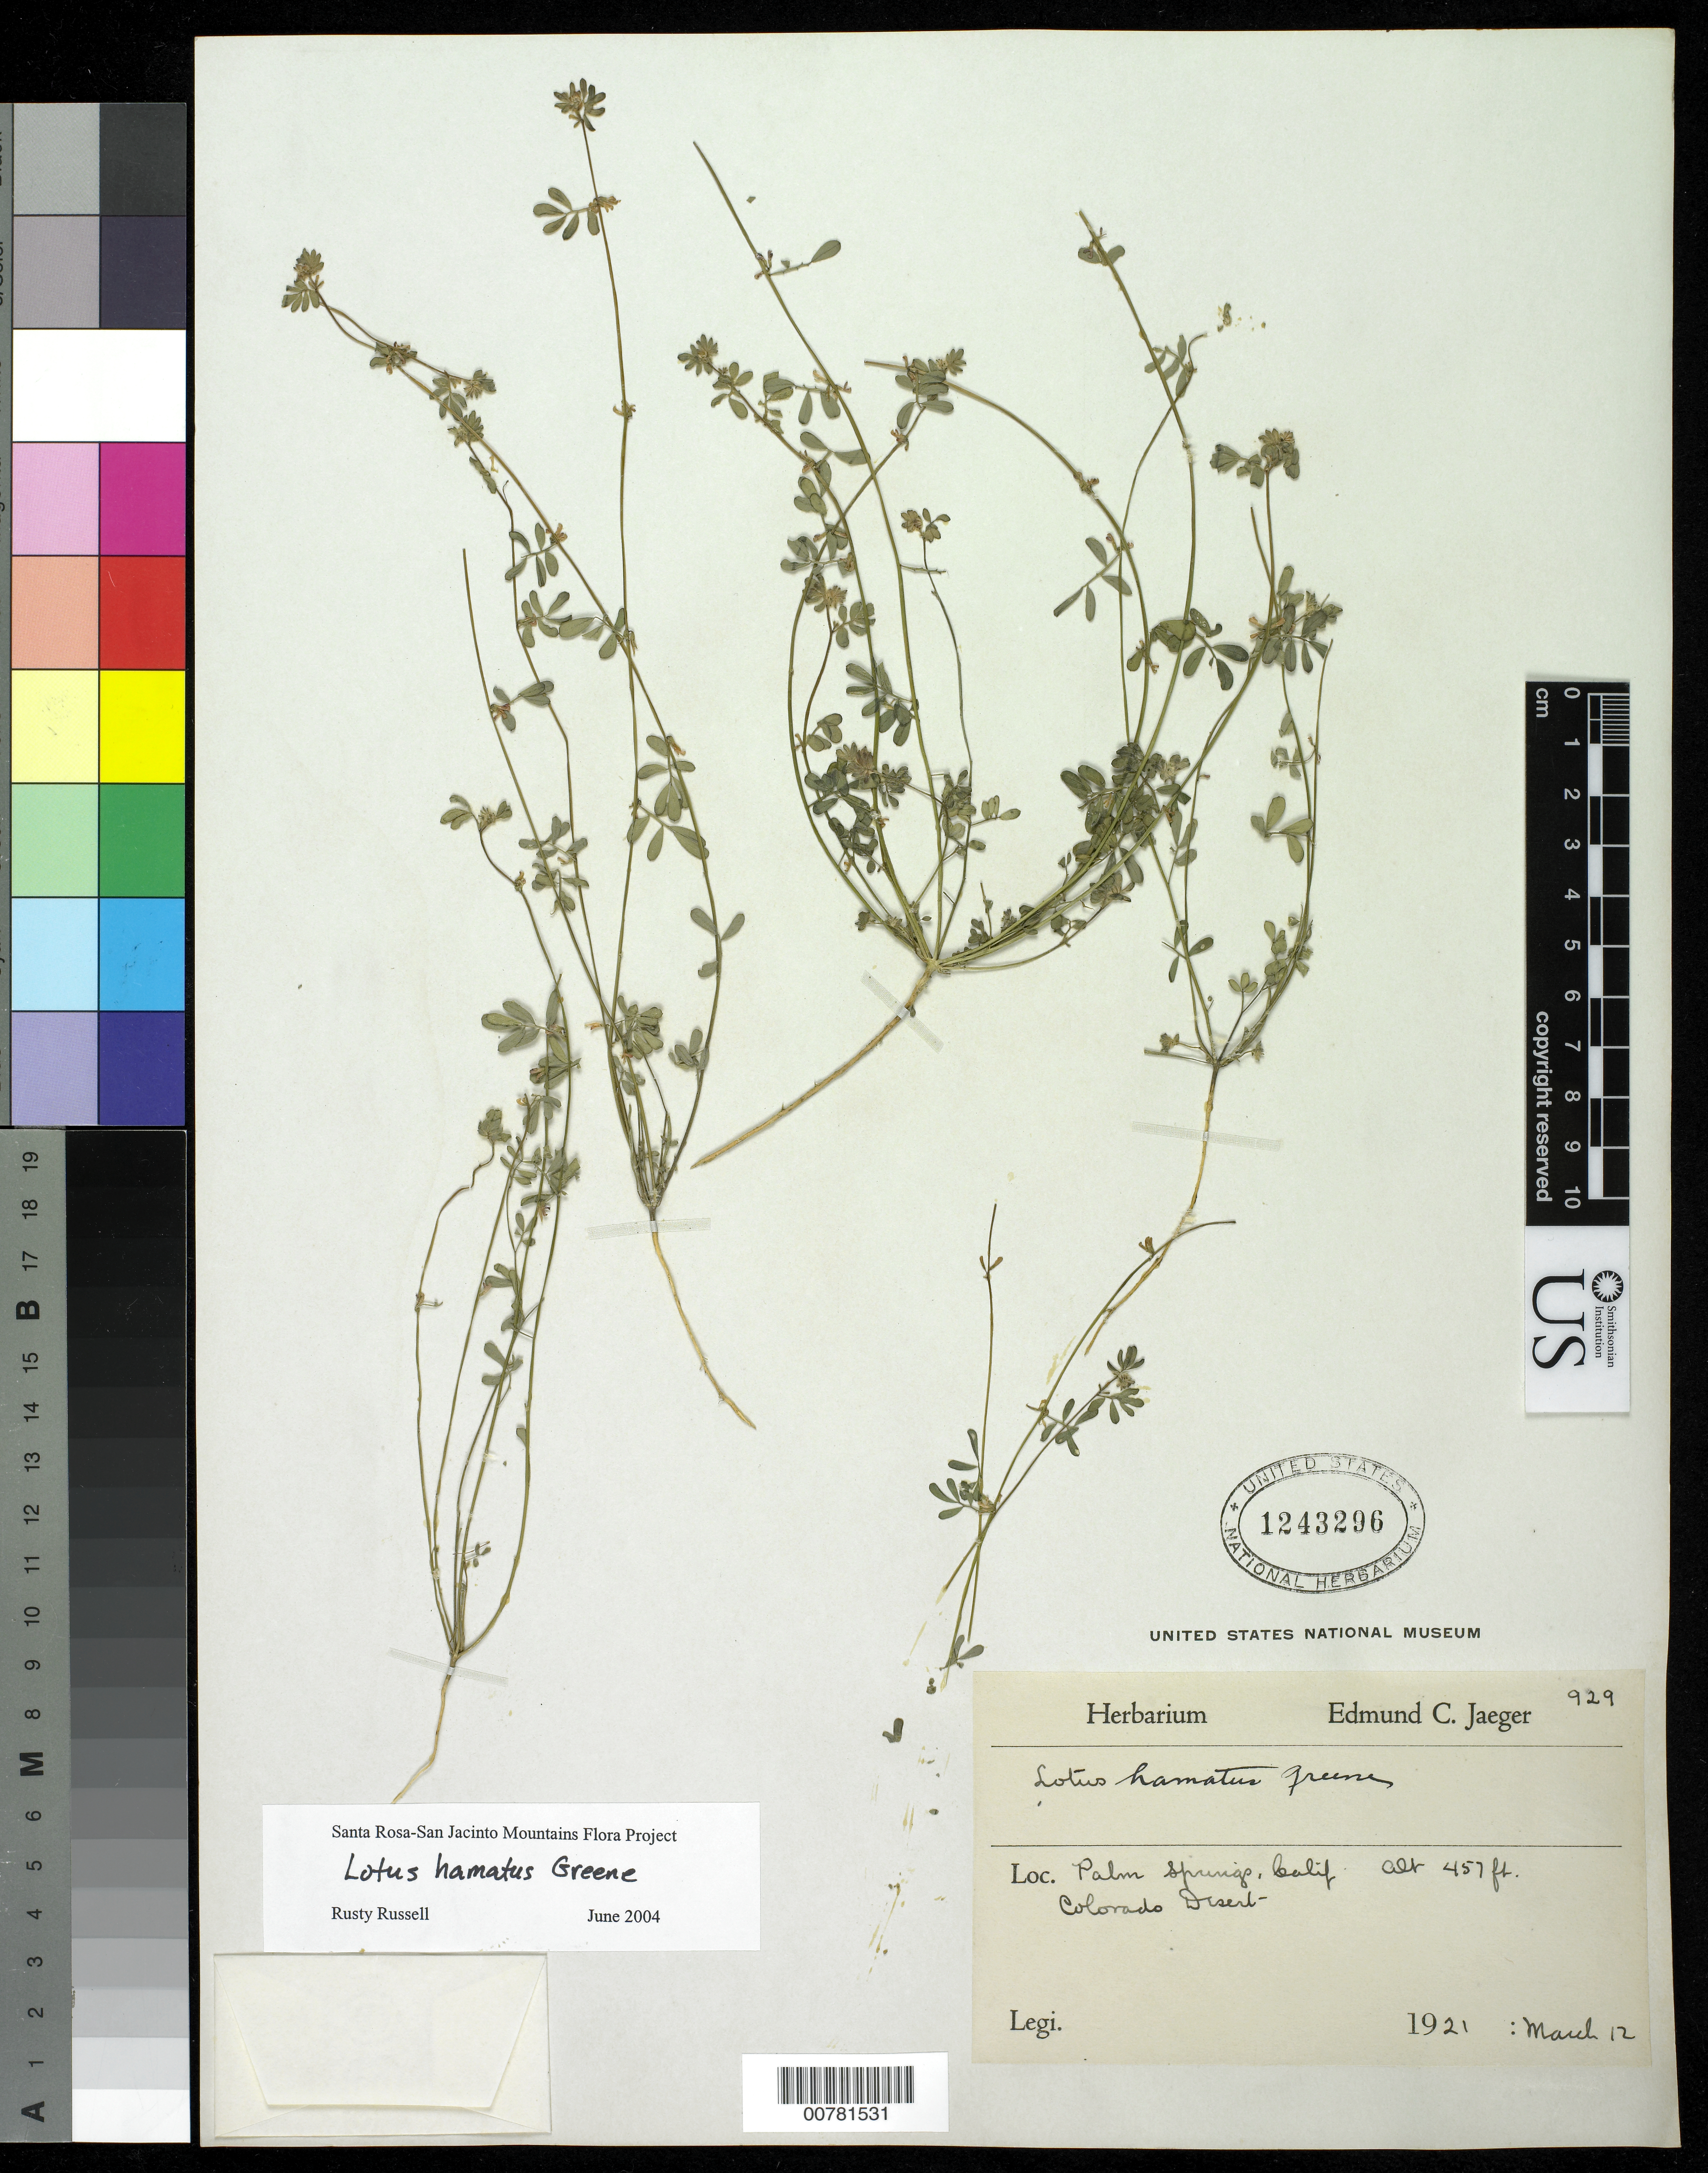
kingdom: Plantae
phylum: Tracheophyta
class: Magnoliopsida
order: Fabales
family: Fabaceae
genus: Syrmatium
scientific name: Syrmatium micranthum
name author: (Torr. & A. Gray) Greene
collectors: ex herb. E.C. Jaeger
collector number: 929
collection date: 1921-03-12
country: United States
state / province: California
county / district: Riverside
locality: Palm Springs, Colorado Desert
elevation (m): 139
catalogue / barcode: US 1243296